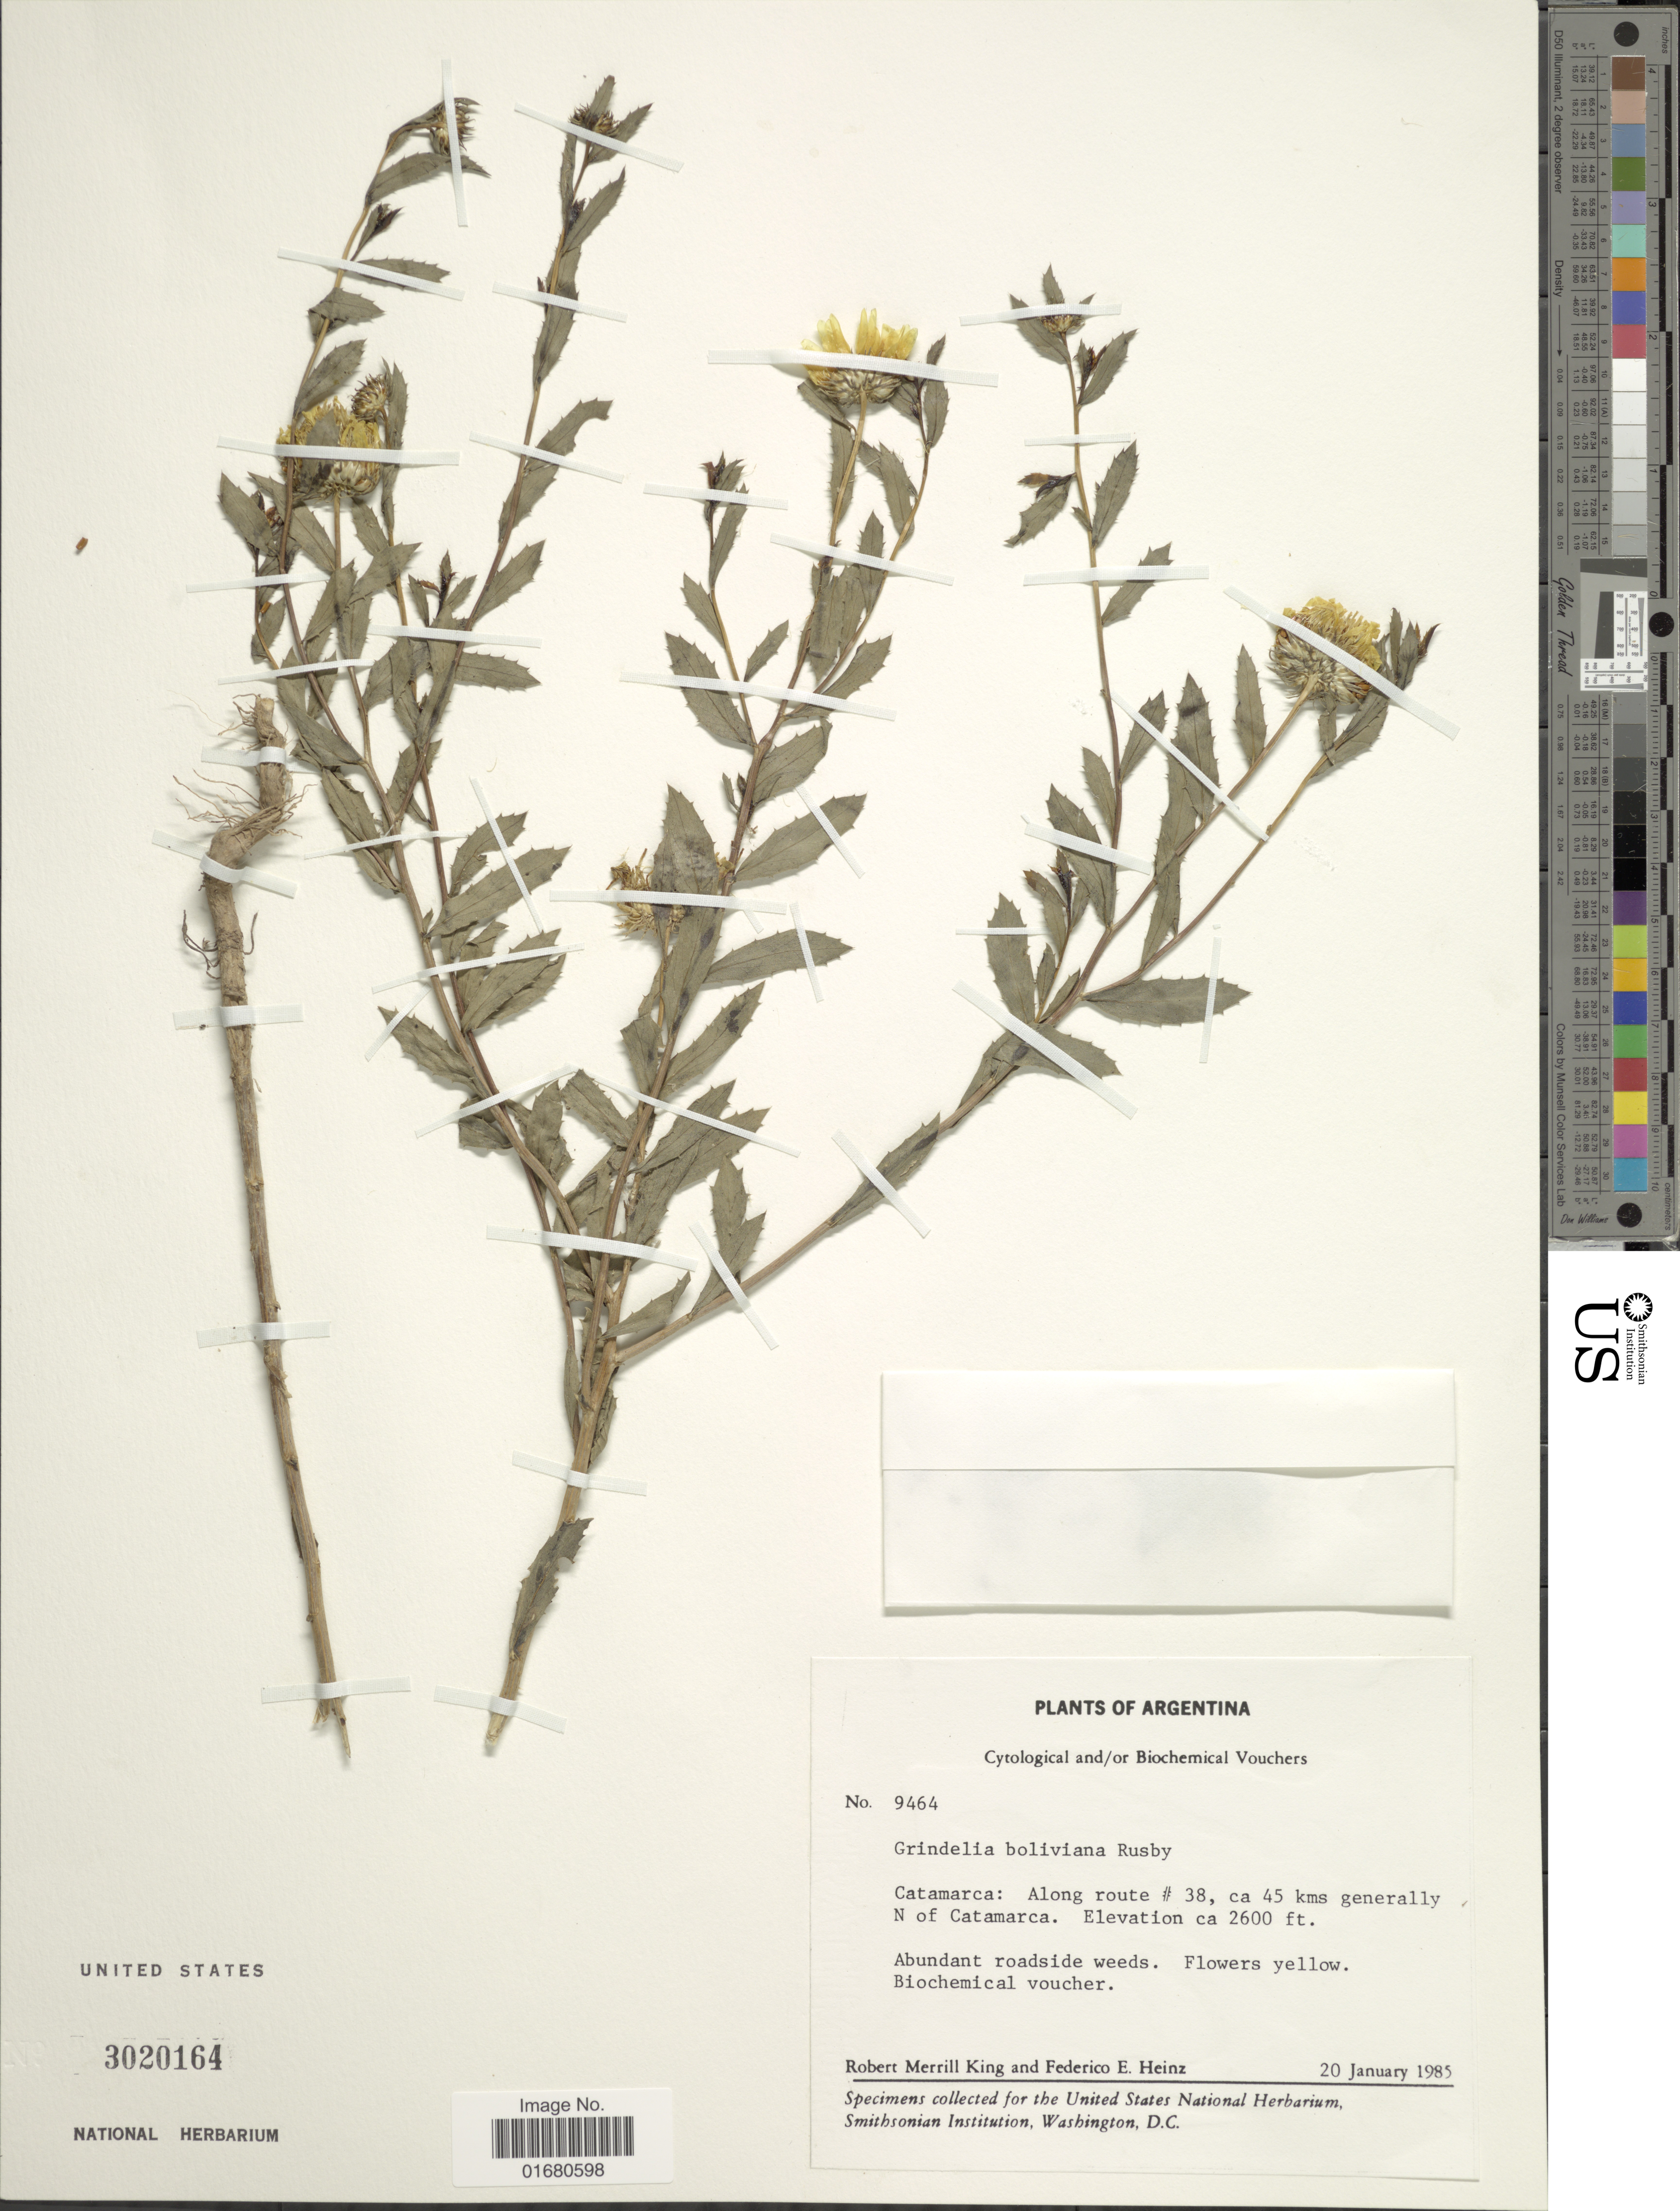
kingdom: Plantae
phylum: Tracheophyta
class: Magnoliopsida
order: Asterales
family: Asteraceae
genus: Grindelia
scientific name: Grindelia pulchella var. pulchella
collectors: R. M. King & F. Heinz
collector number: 9464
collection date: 1985-01-20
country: Argentina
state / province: Catamarca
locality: Along route #38, ca. 45 kms generally N of Catamarca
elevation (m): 792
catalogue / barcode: US 3020164